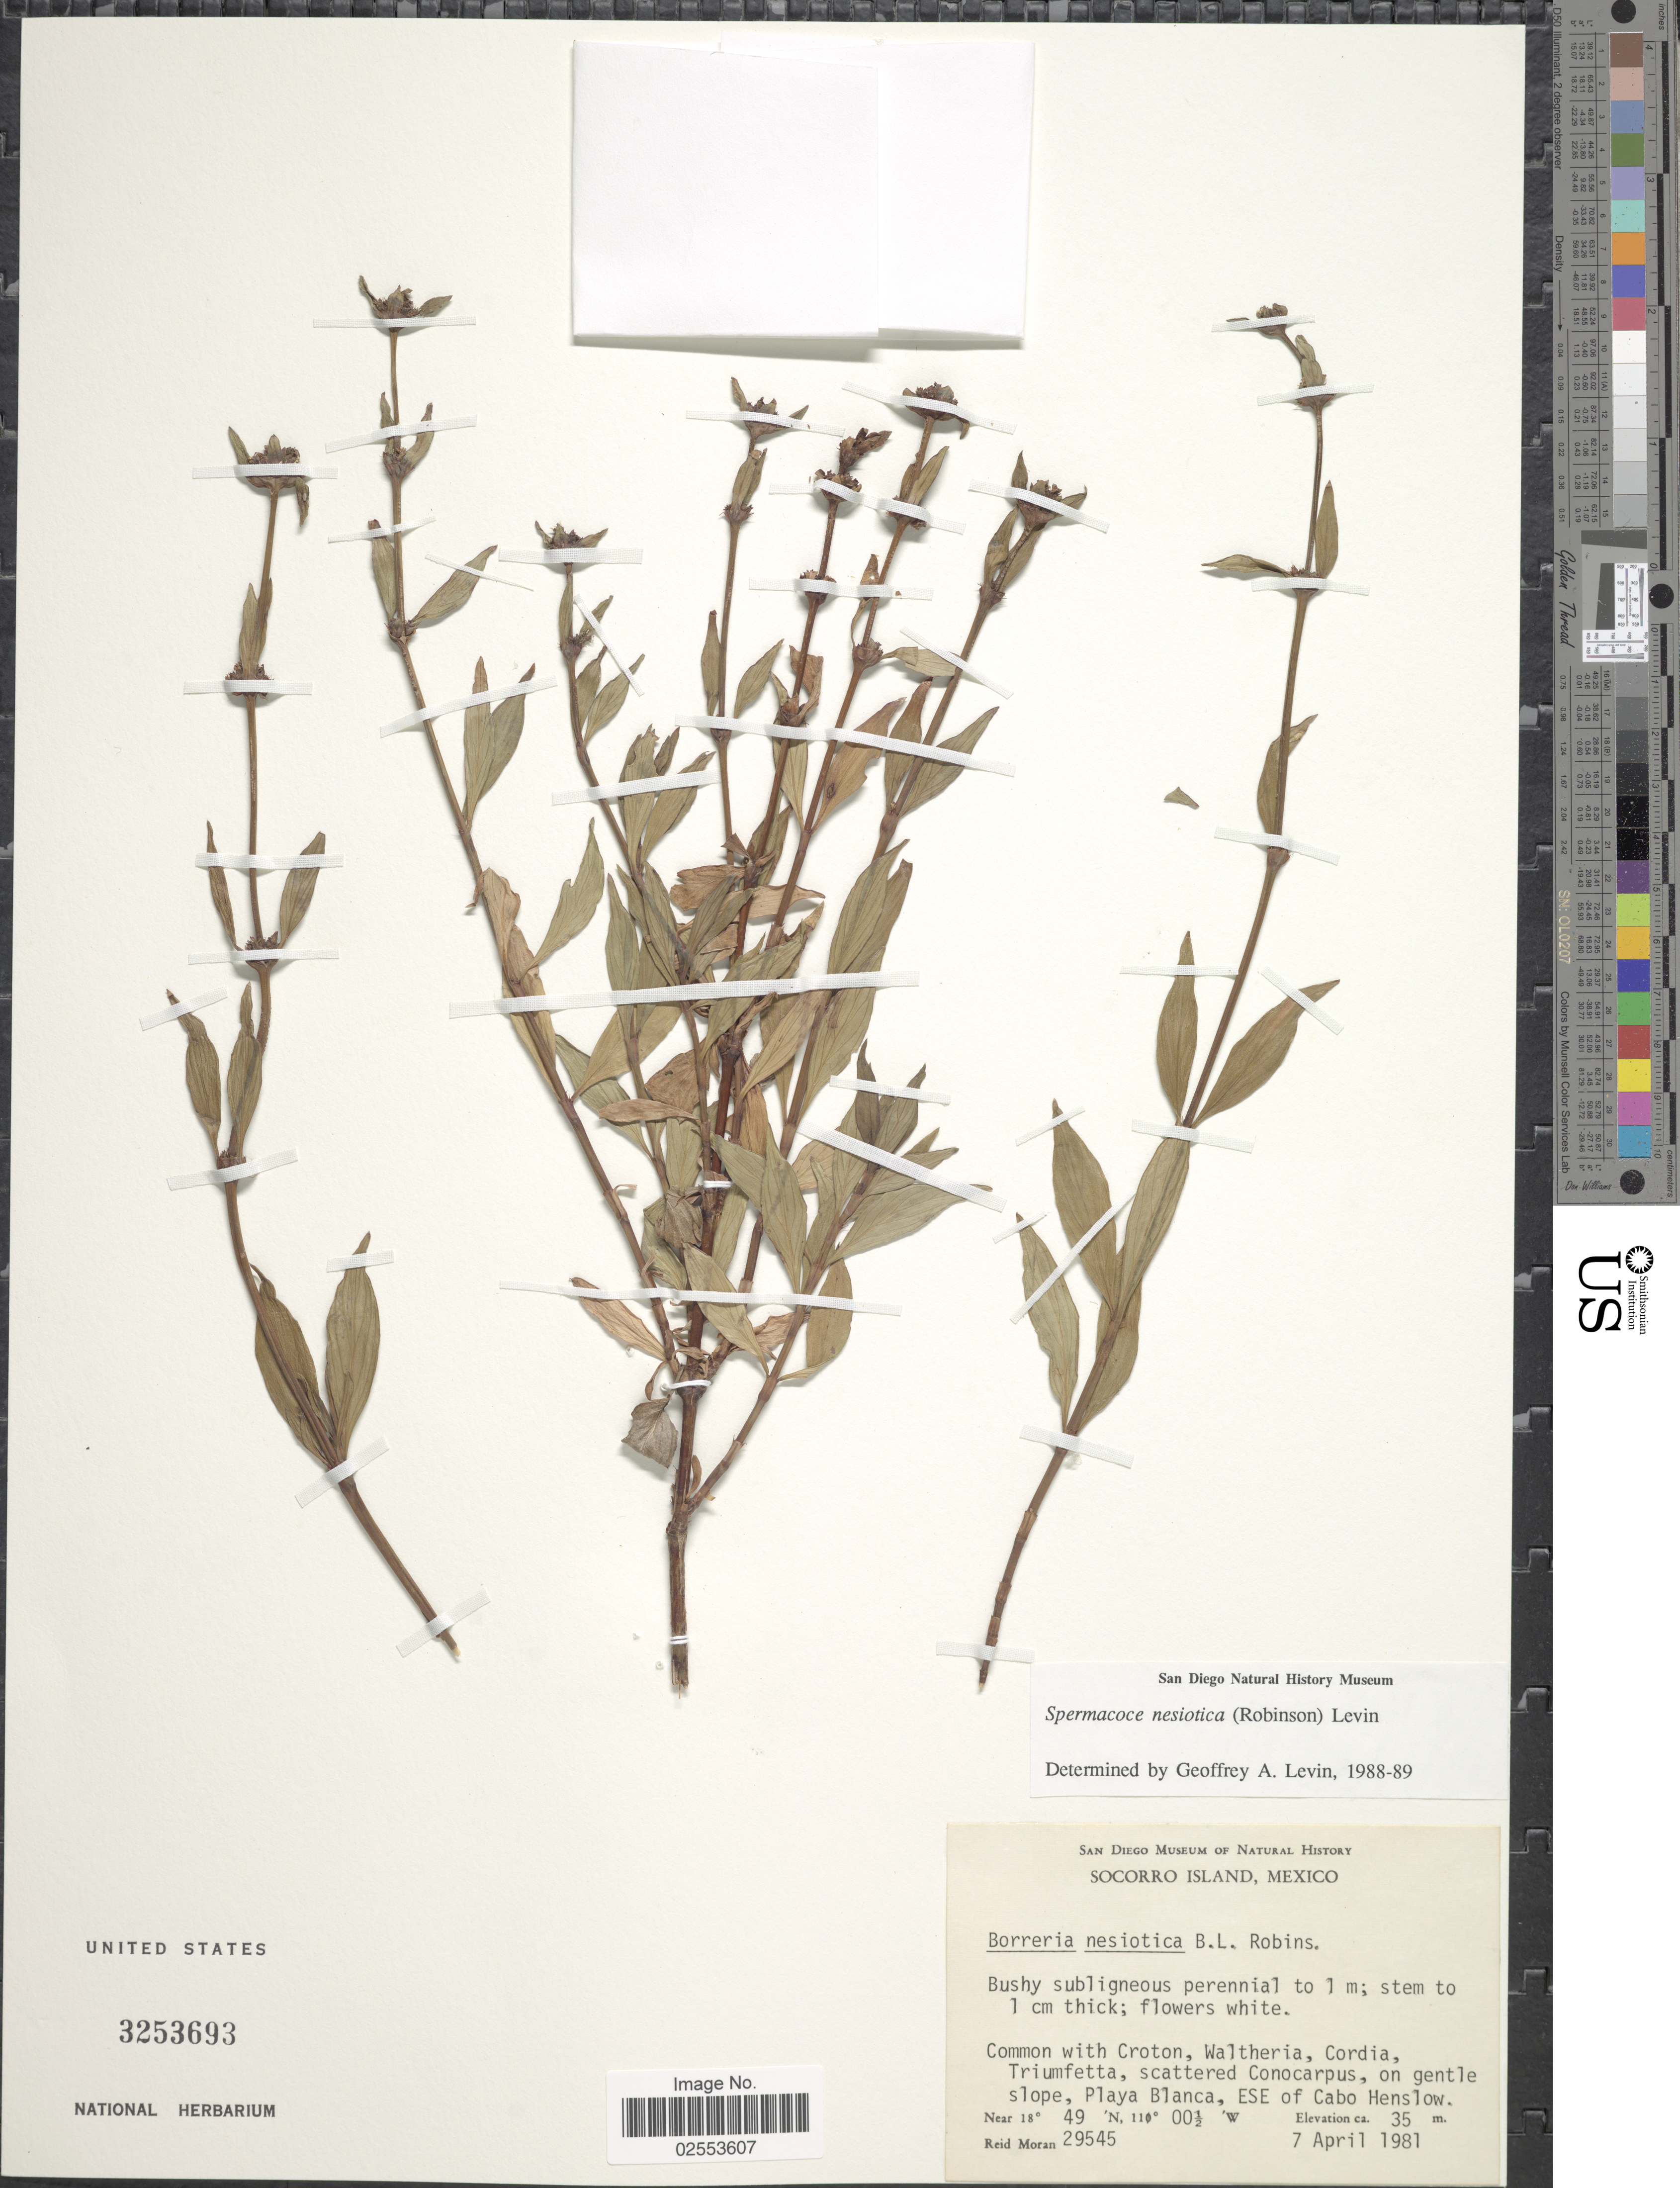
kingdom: Plantae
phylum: Tracheophyta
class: Magnoliopsida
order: Gentianales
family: Rubiaceae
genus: Spermacoce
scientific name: Spermacoce nesiotica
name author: (Rob.) G.A. Levin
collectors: R. V. Moran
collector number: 29545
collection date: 1981-04-07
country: Mexico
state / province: Colima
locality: Socorro Island. Playa Blanca, ESE of Cabo Henslow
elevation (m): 35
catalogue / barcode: US 3253693